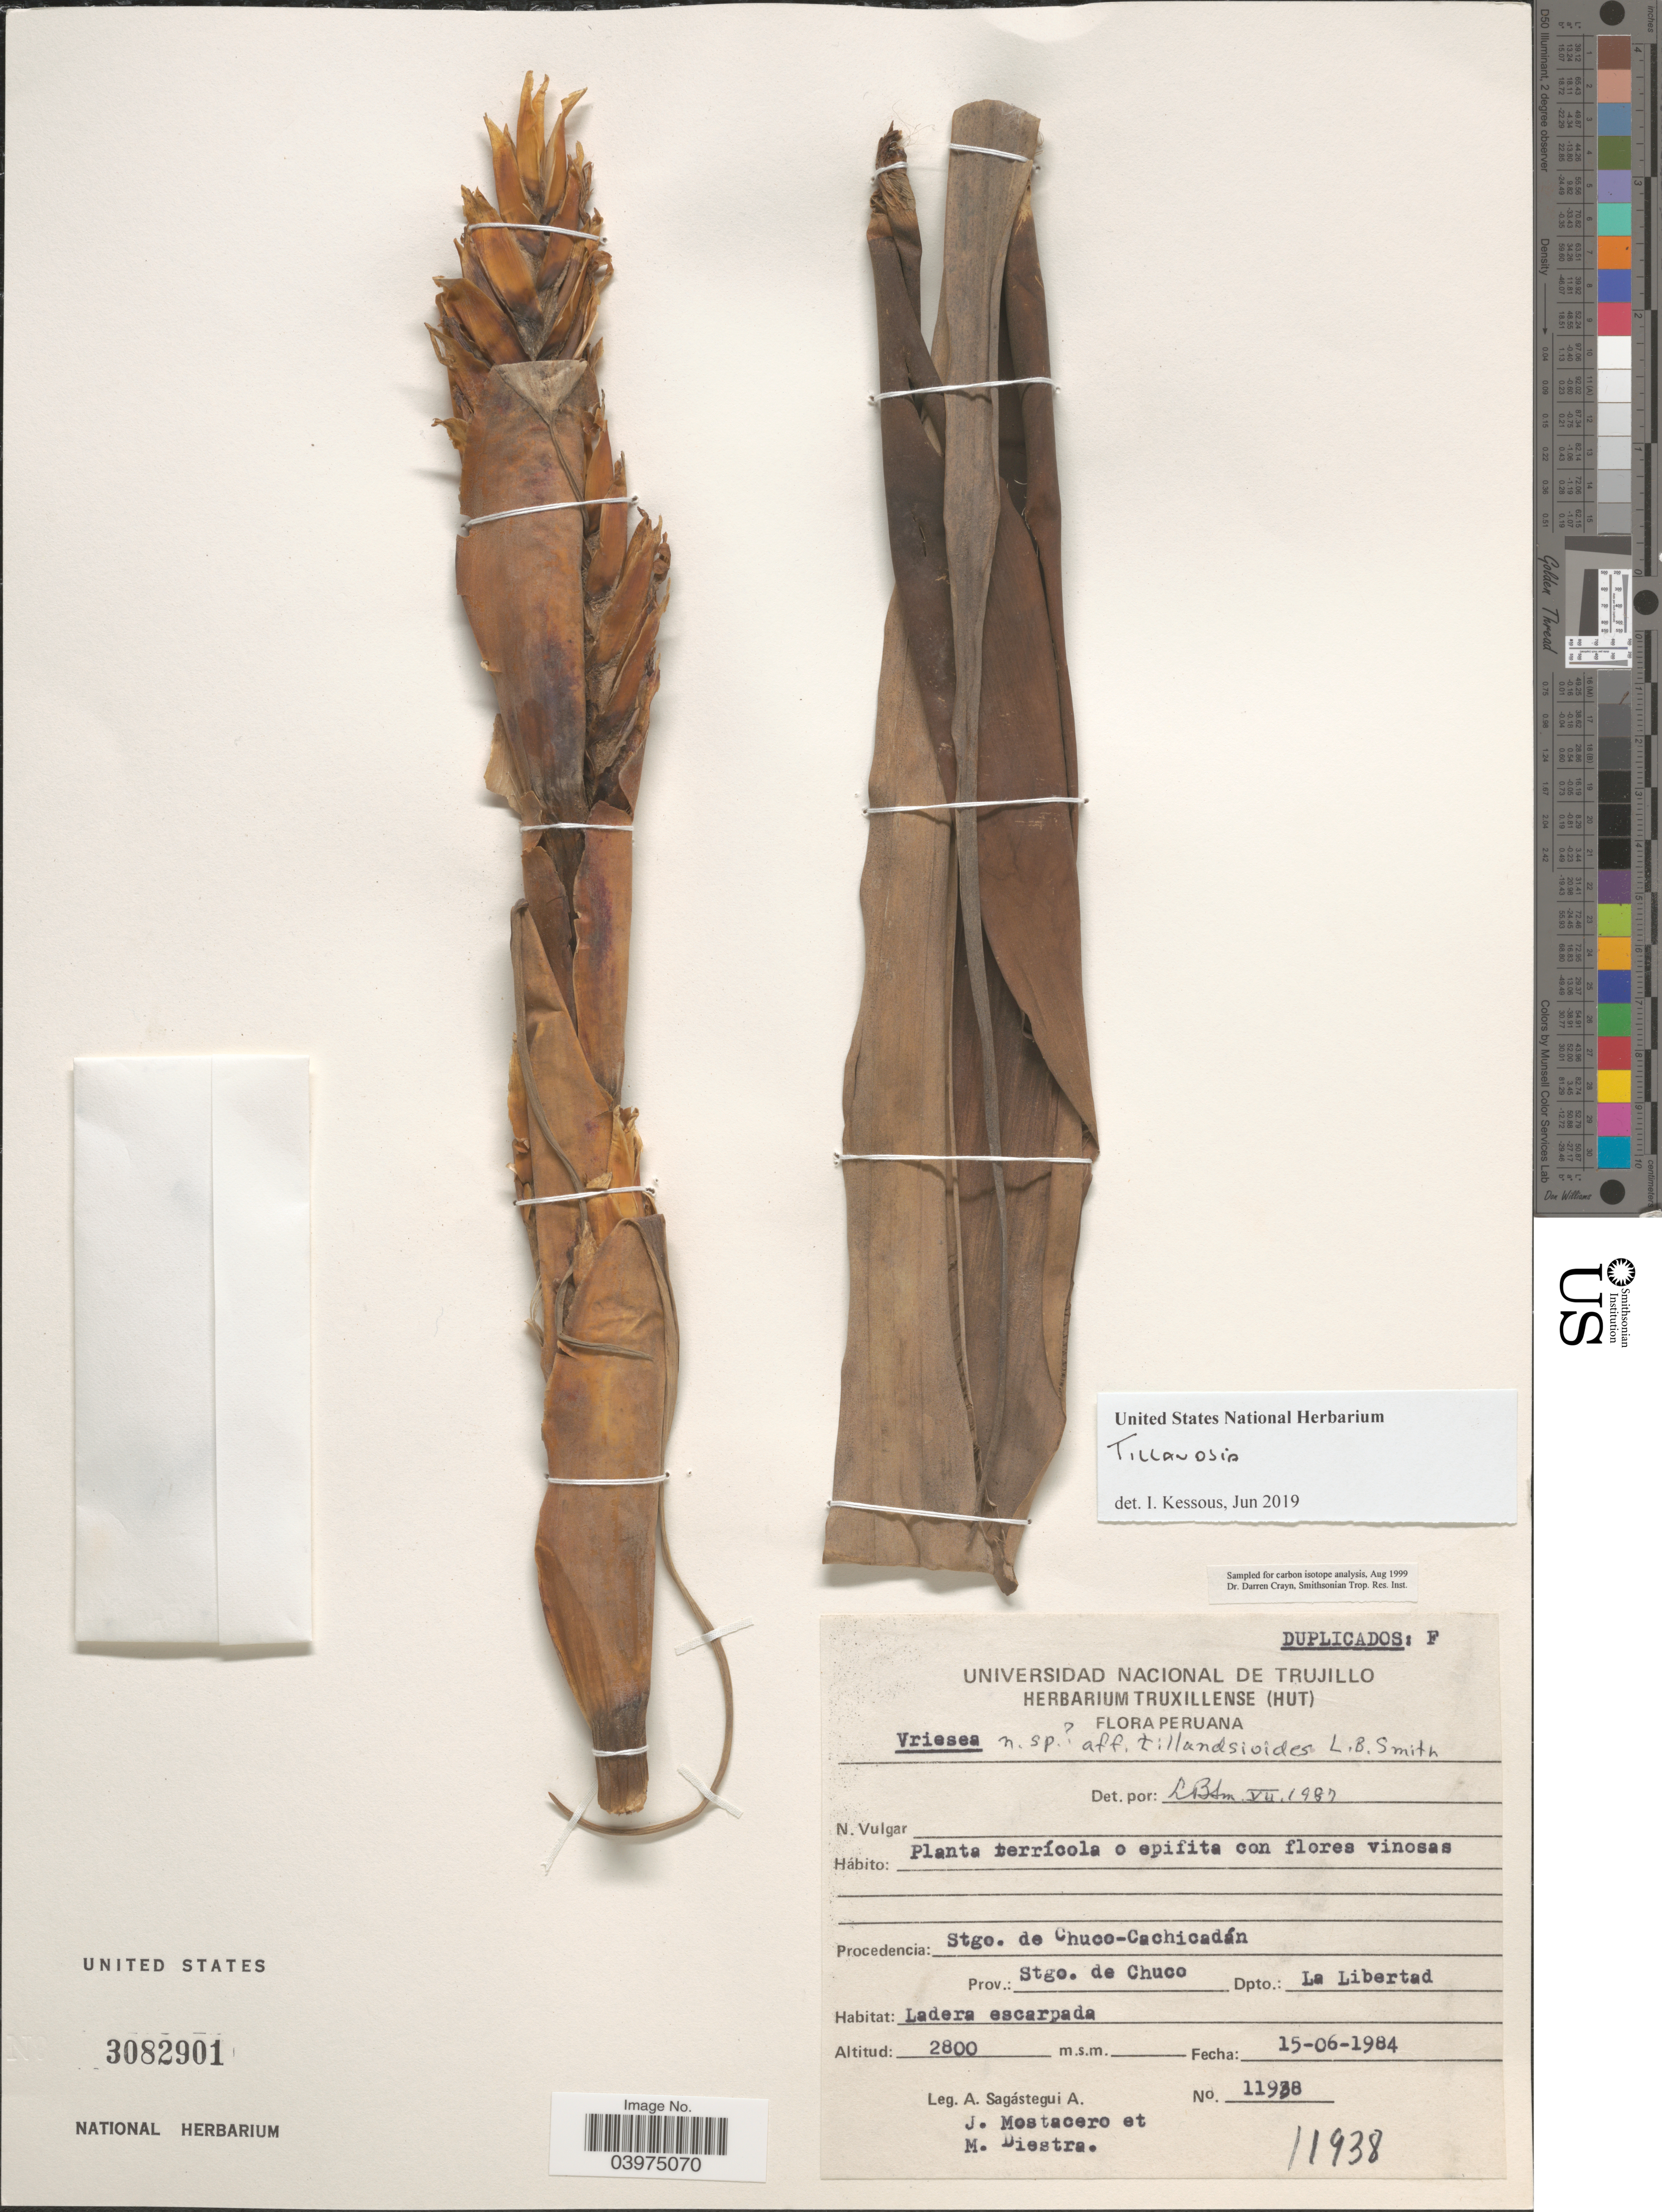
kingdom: Plantae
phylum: Tracheophyta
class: Liliopsida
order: Poales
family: Bromeliaceae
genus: Tillandsia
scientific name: Tillandsia sp.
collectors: A. Sagástegui A., J. Mostacero & M. Diestra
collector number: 11938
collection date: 1984-06-15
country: Peru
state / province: La Libertad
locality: Stgo. de Chuco-Cachicadán. Prov.: Stgo. de Chuco. Dpto.: La Libertad.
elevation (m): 2800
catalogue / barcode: US 3082901